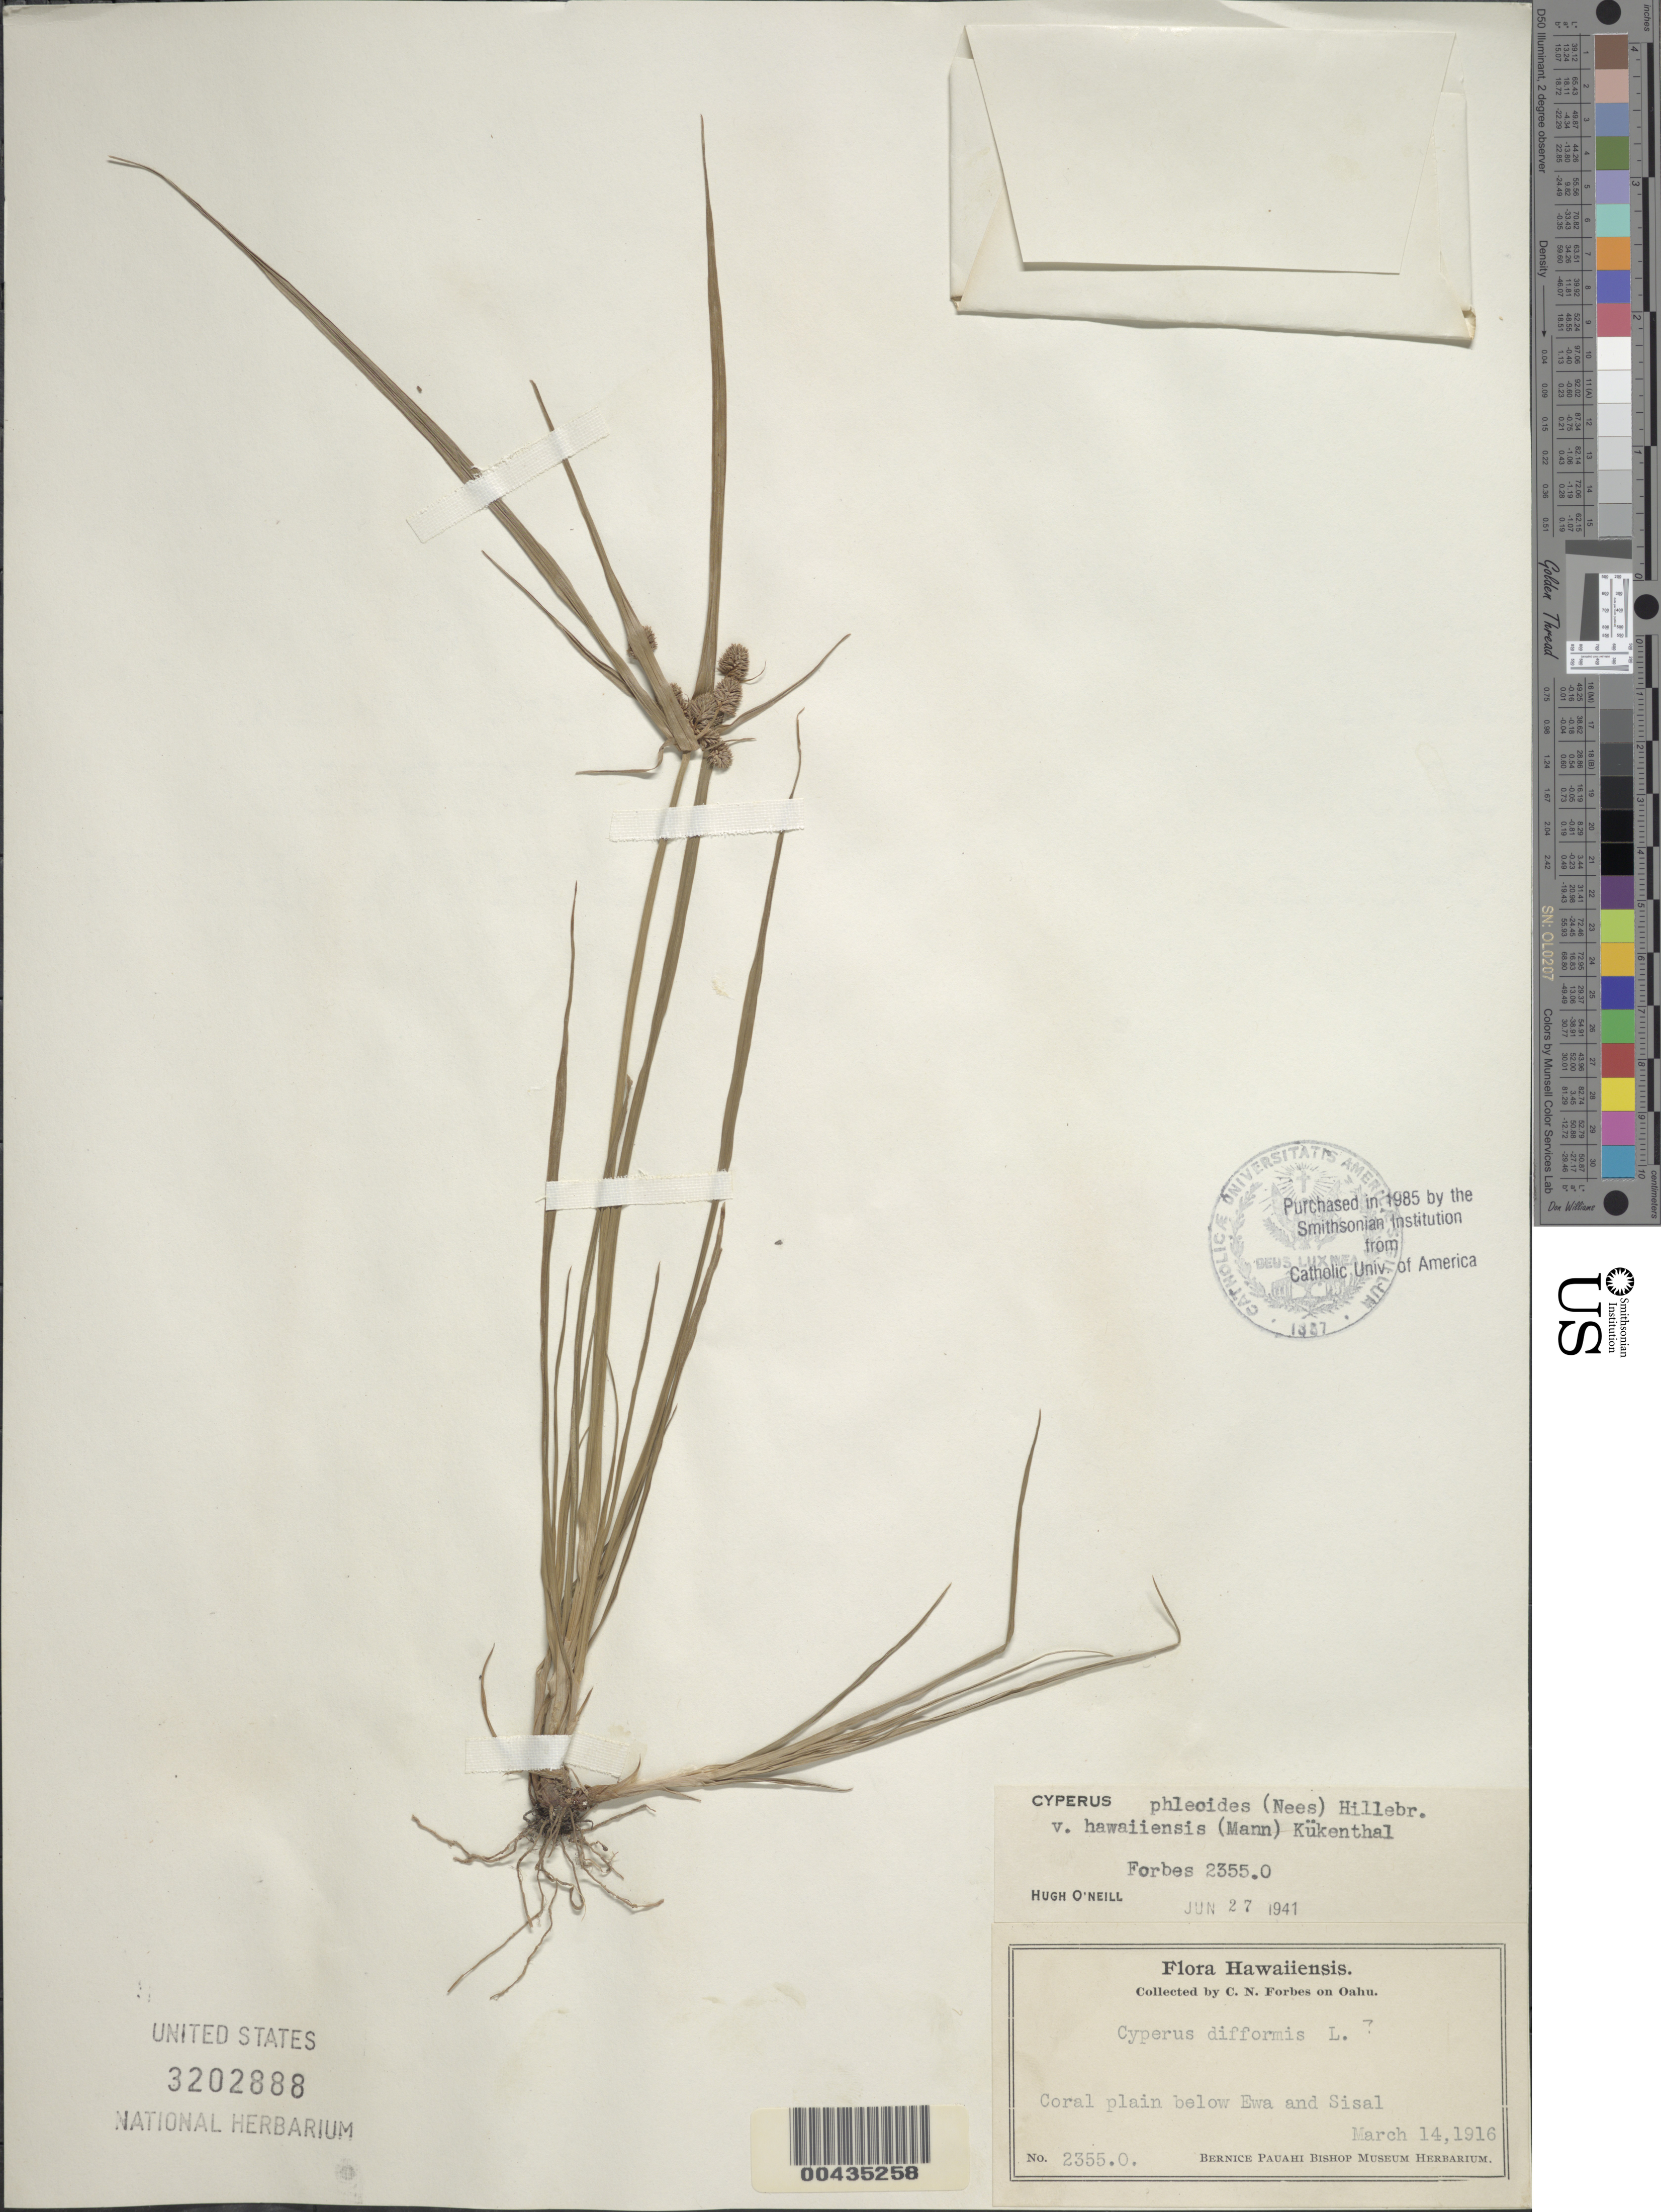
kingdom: Plantae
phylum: Tracheophyta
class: Liliopsida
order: Poales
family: Cyperaceae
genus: Cyperus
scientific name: Cyperus phleoides var. hawaiiensis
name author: (H. Mann) Kük.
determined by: O'Neill, Hugh T.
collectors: C. N. Forbes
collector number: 2355.O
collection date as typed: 14 Mar 1916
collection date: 1916-03-14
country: United States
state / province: Hawaii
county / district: Honolulu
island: Oahu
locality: Coral plain below Ewa and Sisal, Oahu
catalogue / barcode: US 3202888